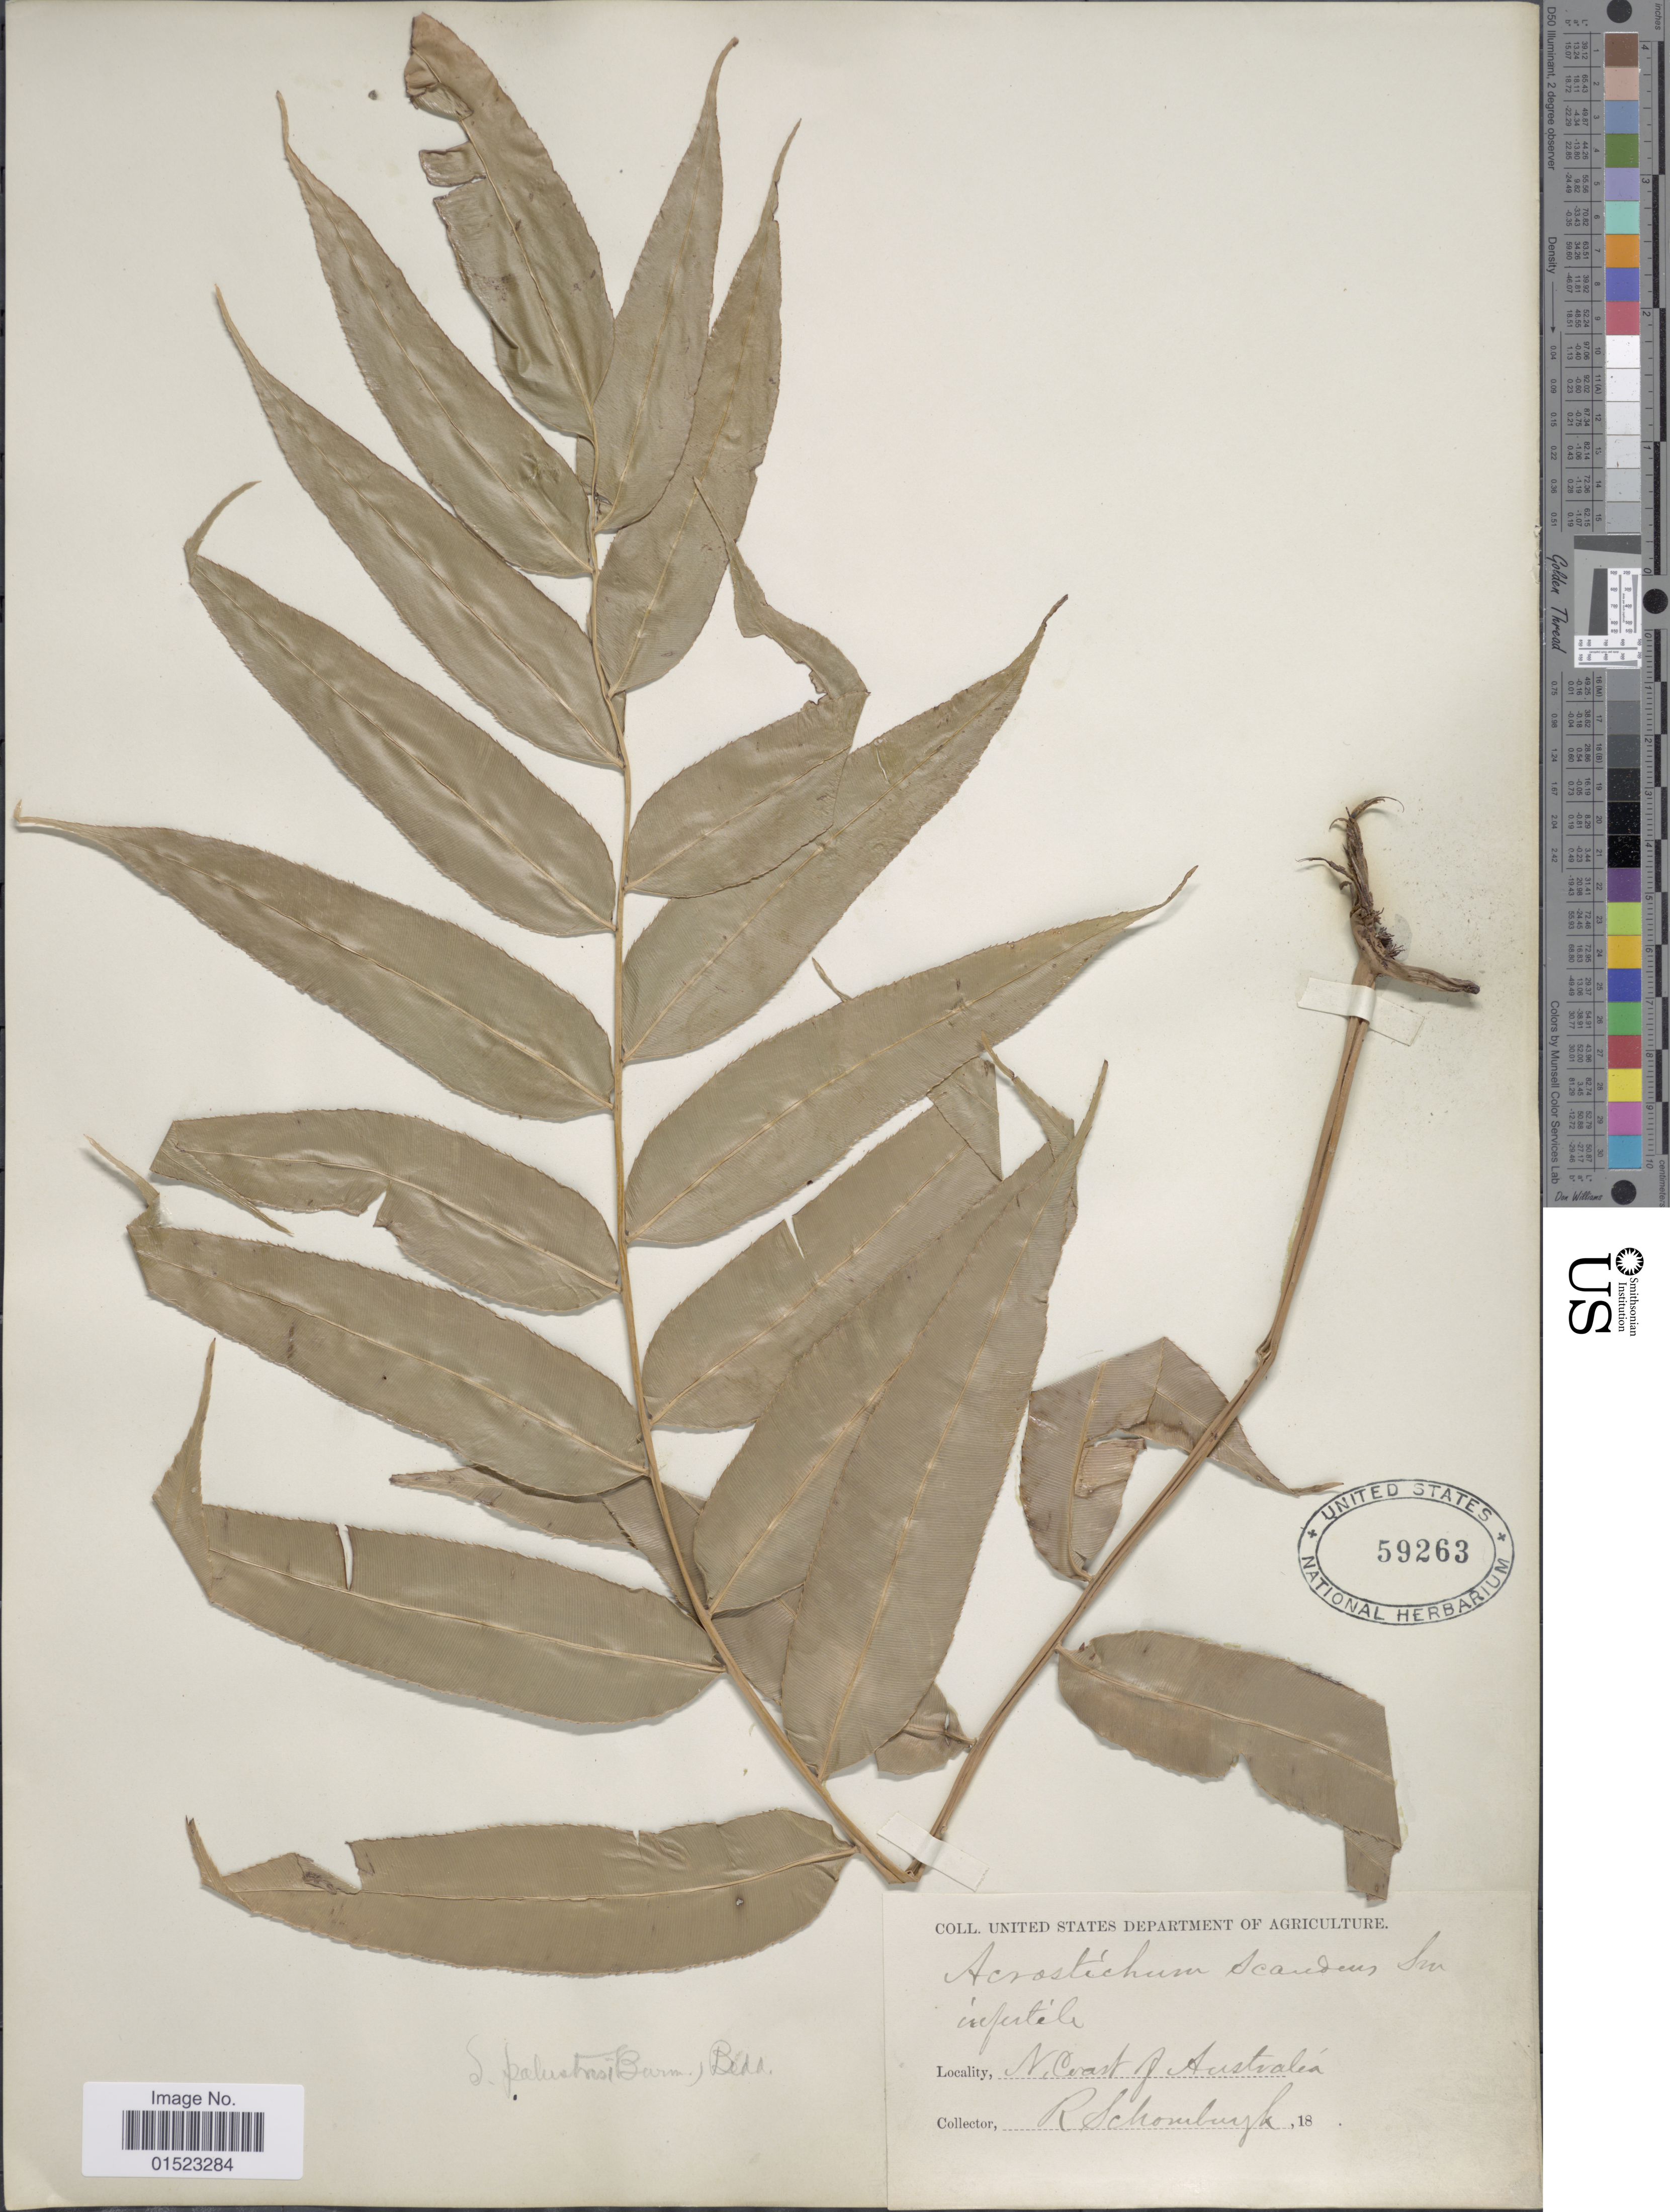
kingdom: Plantae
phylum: Tracheophyta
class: Polypodiopsida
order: Polypodiales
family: Blechnaceae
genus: Stenochlaena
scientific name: Stenochlaena scandens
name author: Sm.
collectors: M. R. Schomburgk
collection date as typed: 18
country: Australia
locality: North Coast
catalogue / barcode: US 59263